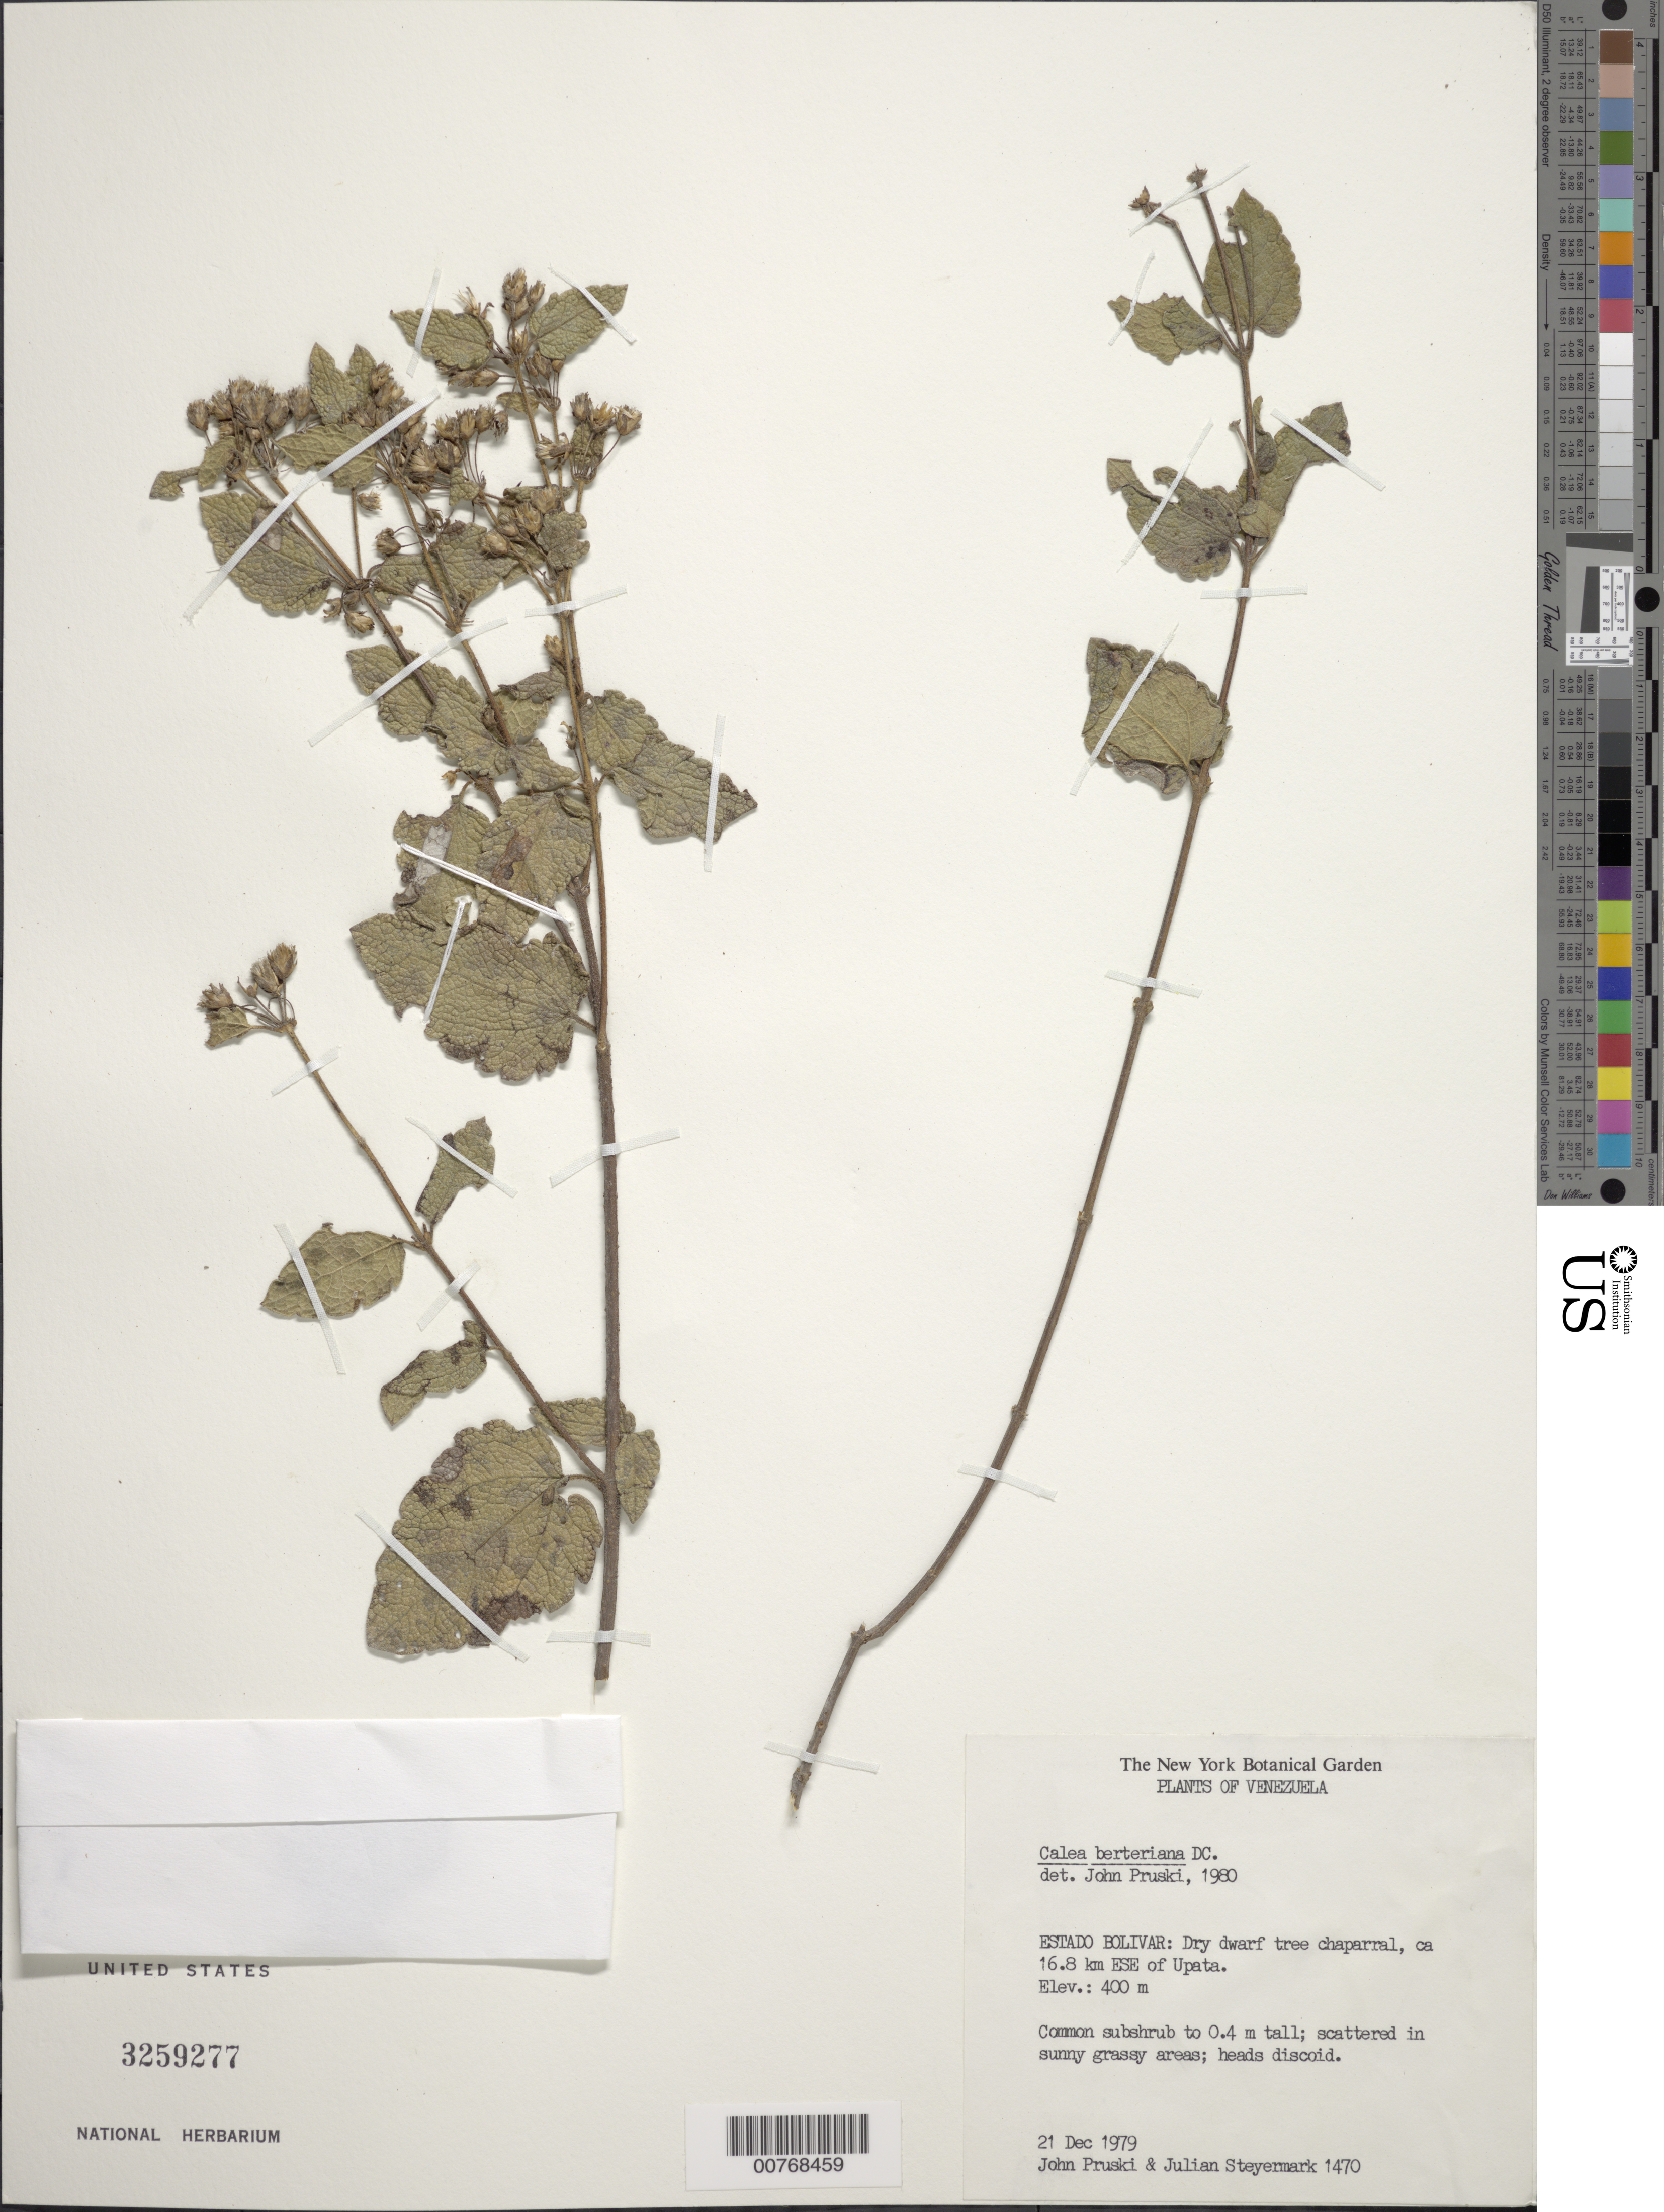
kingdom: Plantae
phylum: Tracheophyta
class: Magnoliopsida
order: Asterales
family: Asteraceae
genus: Calea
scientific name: Calea berteriana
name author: DC.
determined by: Pruski, J. F.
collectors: J. F. Pruski & J. Steyermark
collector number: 1470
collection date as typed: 21-Dec-79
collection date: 1979-12-21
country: Venezuela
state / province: Bolívar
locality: Upata, ca 16.8 km ESE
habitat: Sunny grassy areas in dry dwarf tree chaparral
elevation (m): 400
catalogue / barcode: US 3259277